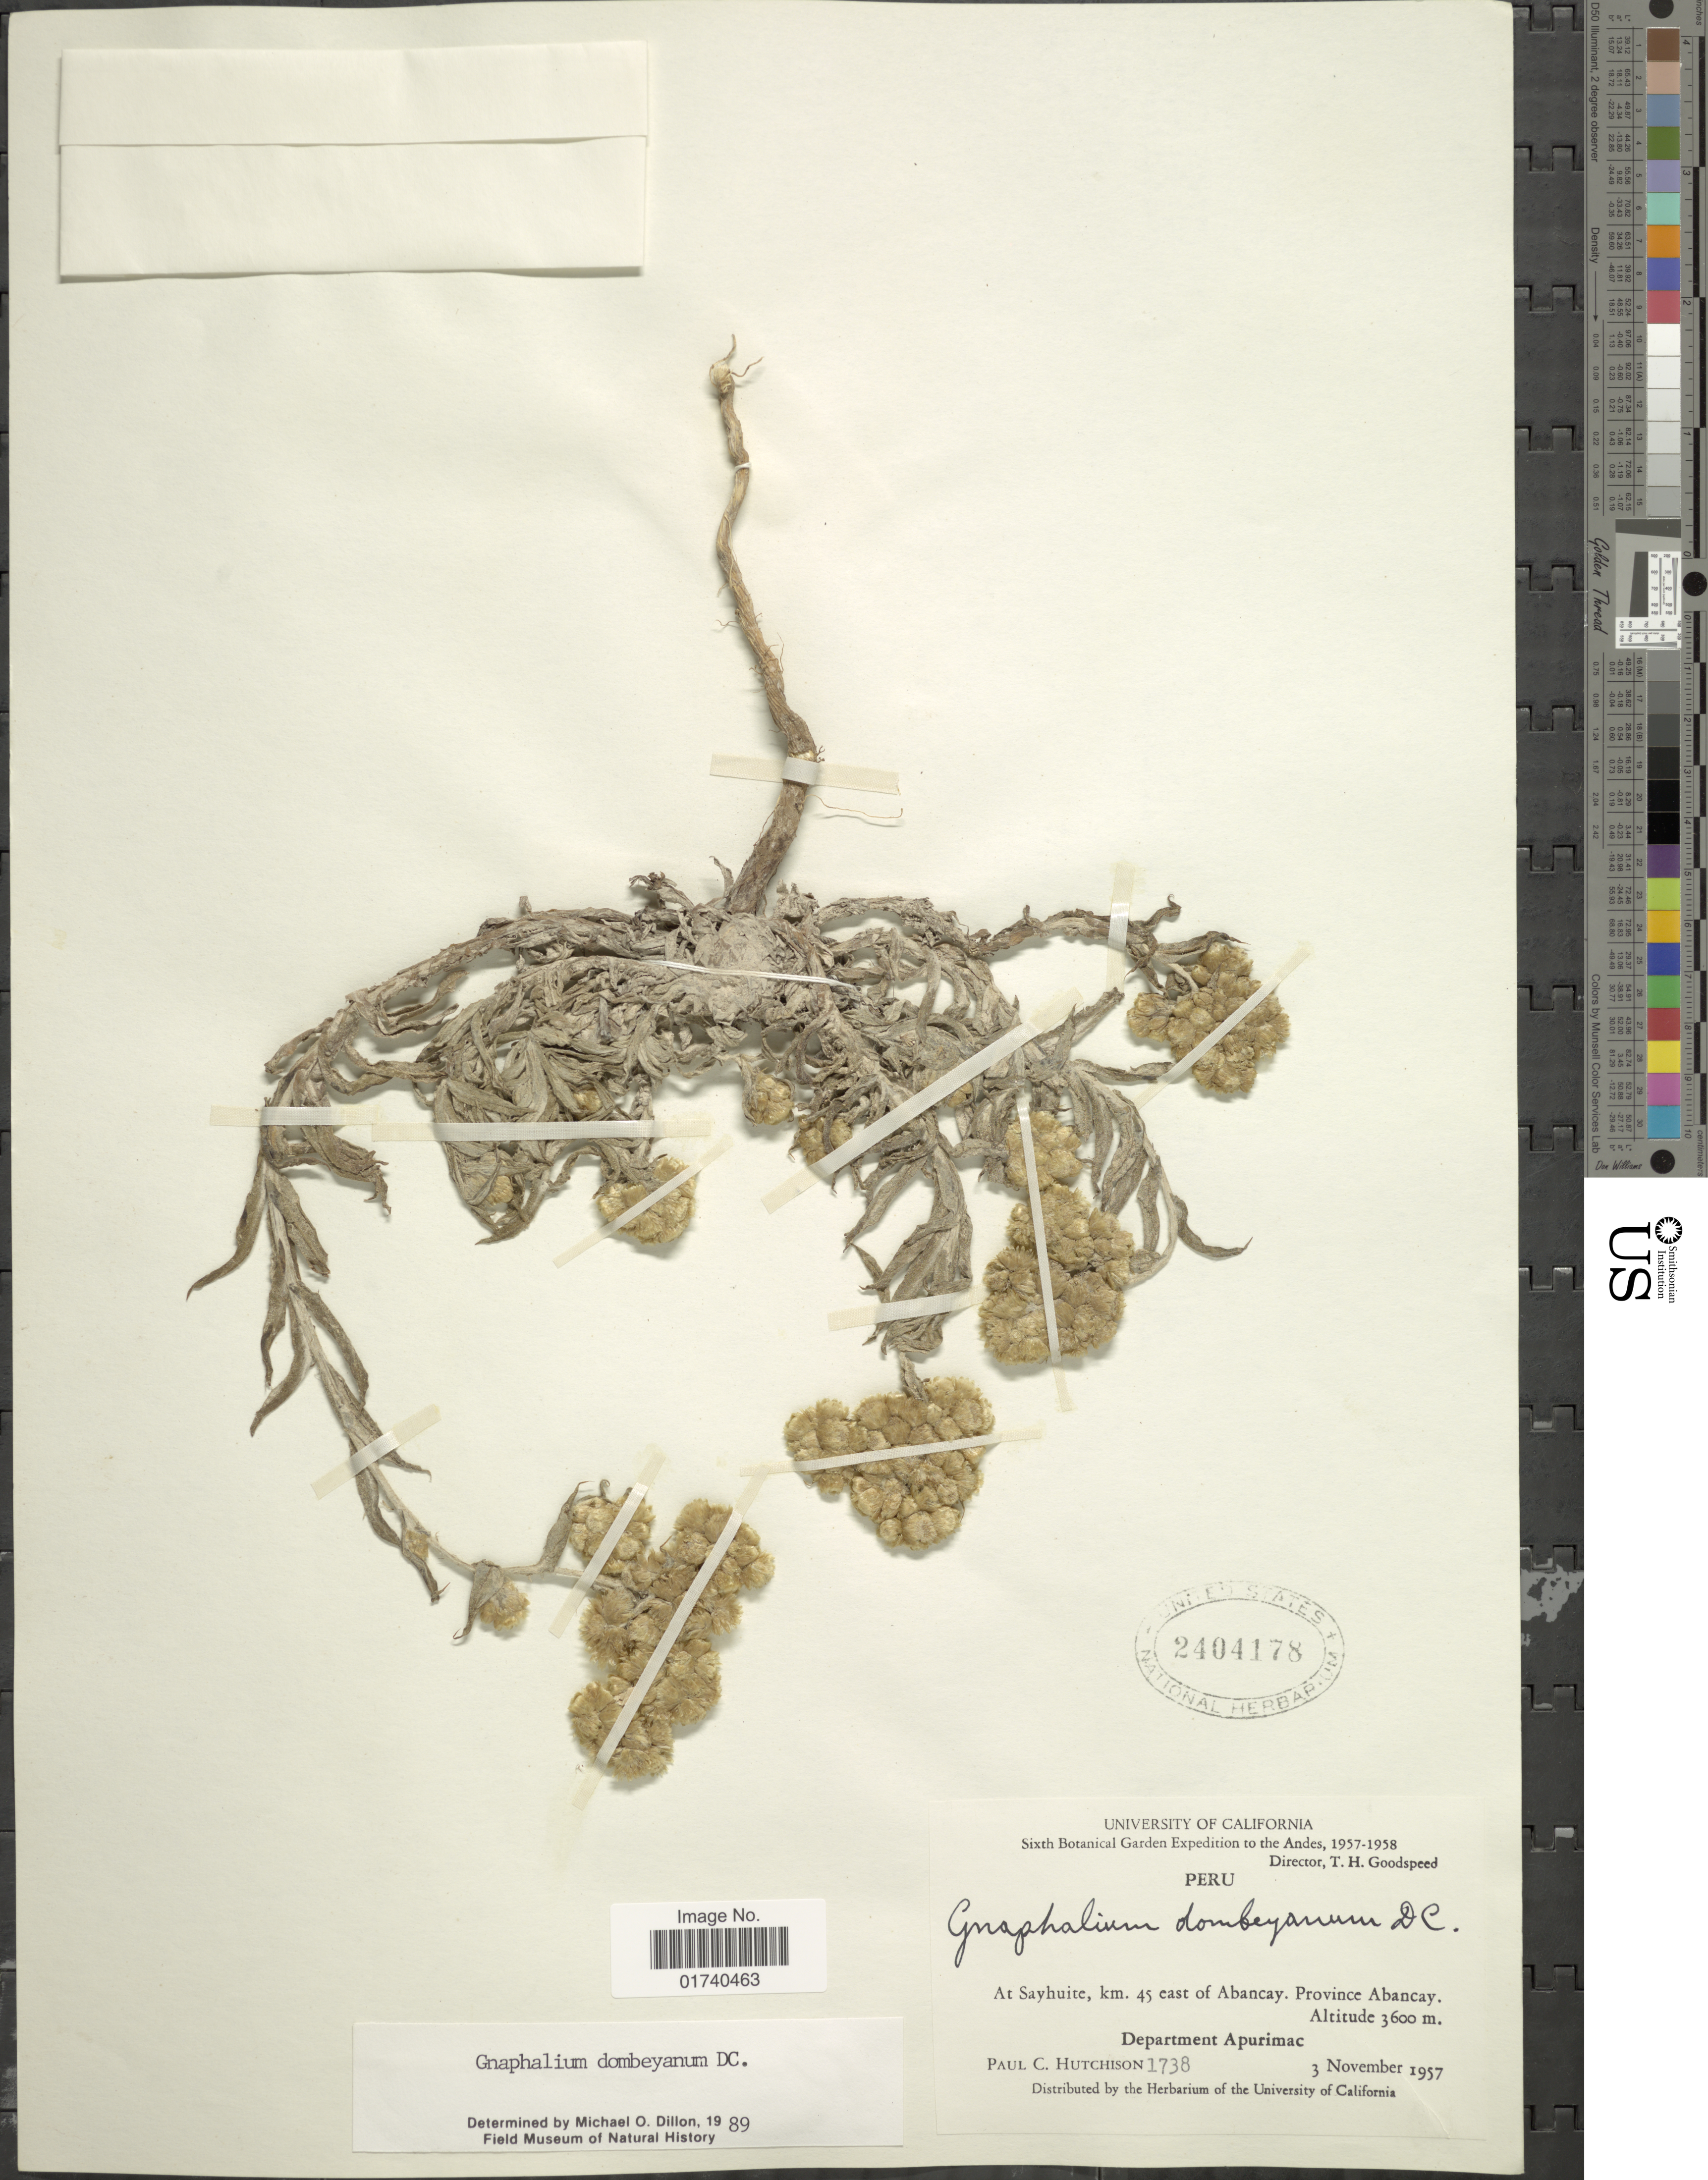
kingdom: Plantae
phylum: Tracheophyta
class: Magnoliopsida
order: Asterales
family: Asteraceae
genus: Pseudognaphalium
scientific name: Pseudognaphalium dombeyanum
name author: (DC.) Anderb.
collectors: P. C. Hutchison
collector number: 1738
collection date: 1957-11-03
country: Peru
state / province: Apurímac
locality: At Sayhuite, km 45 east of Abancay, Province Abancay, Department Apurimac.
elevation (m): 3600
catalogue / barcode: US 2404178